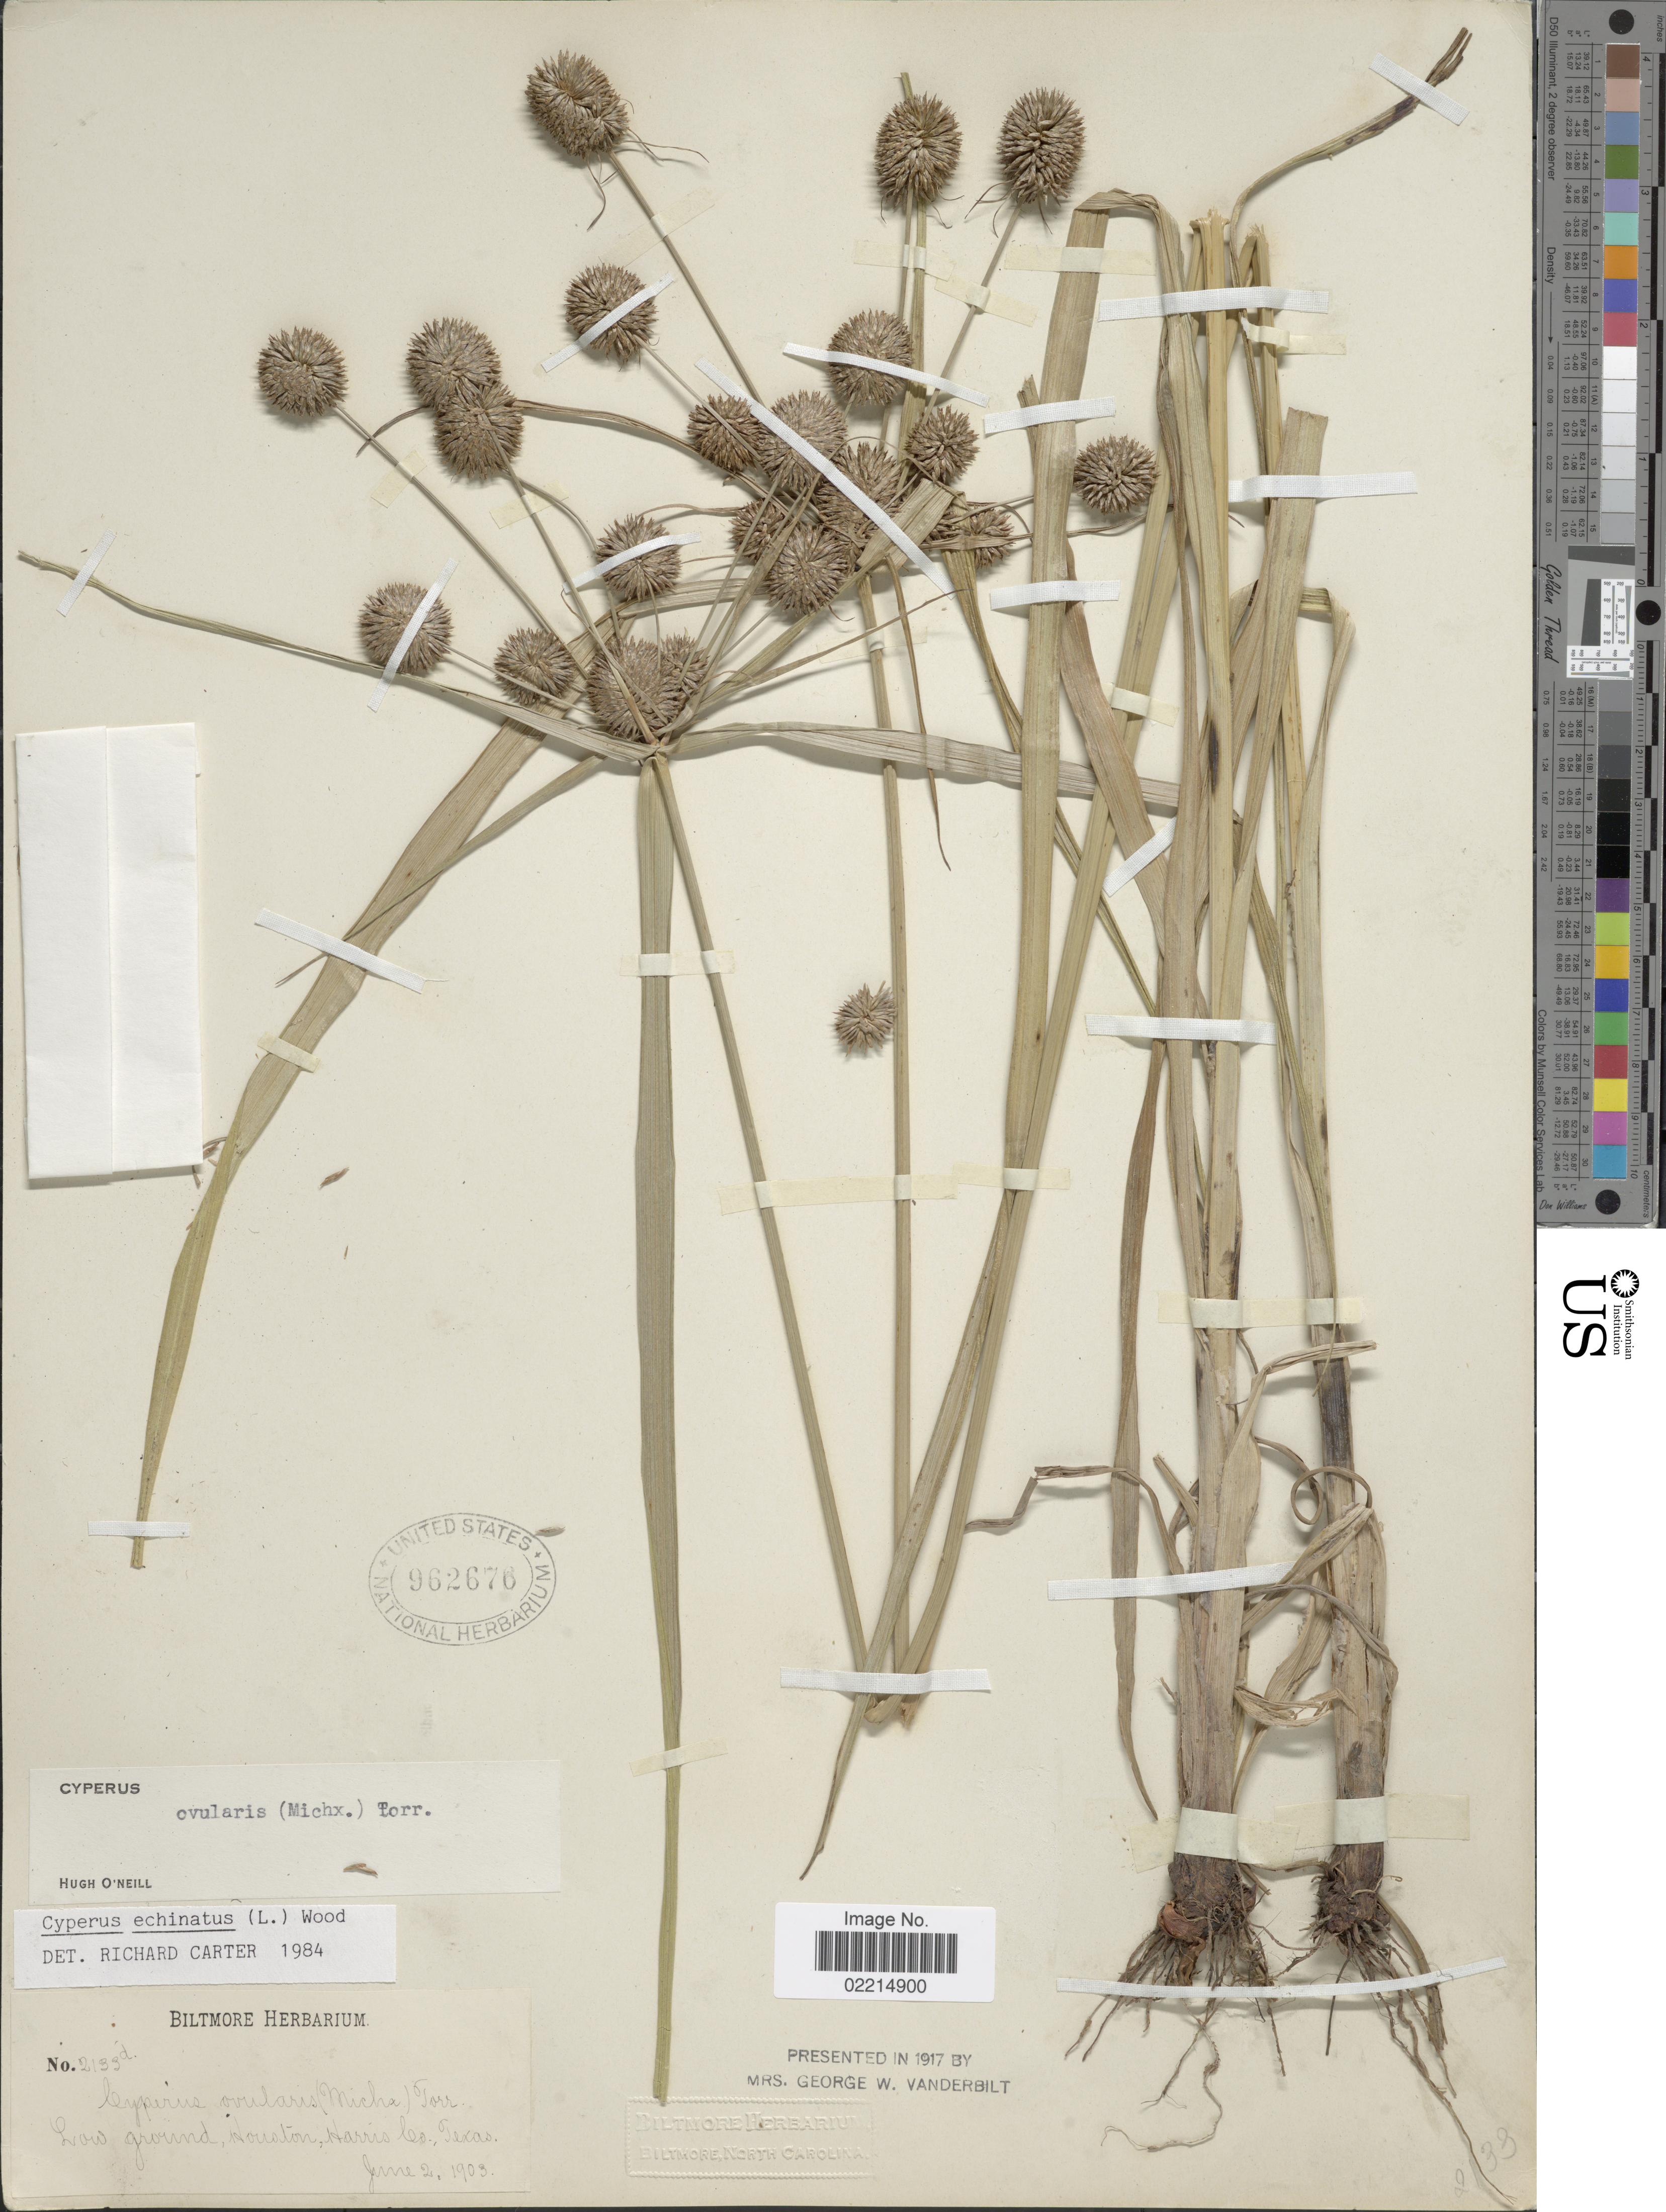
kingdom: Plantae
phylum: Tracheophyta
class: Liliopsida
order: Poales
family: Cyperaceae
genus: Cyperus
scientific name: Cyperus echinatus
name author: (L.) Alph. Wood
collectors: ex herb. Biltmore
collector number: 2133d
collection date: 1903-06-02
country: United States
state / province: Texas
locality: Low ground, Houston, Harris Co.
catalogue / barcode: US 962676